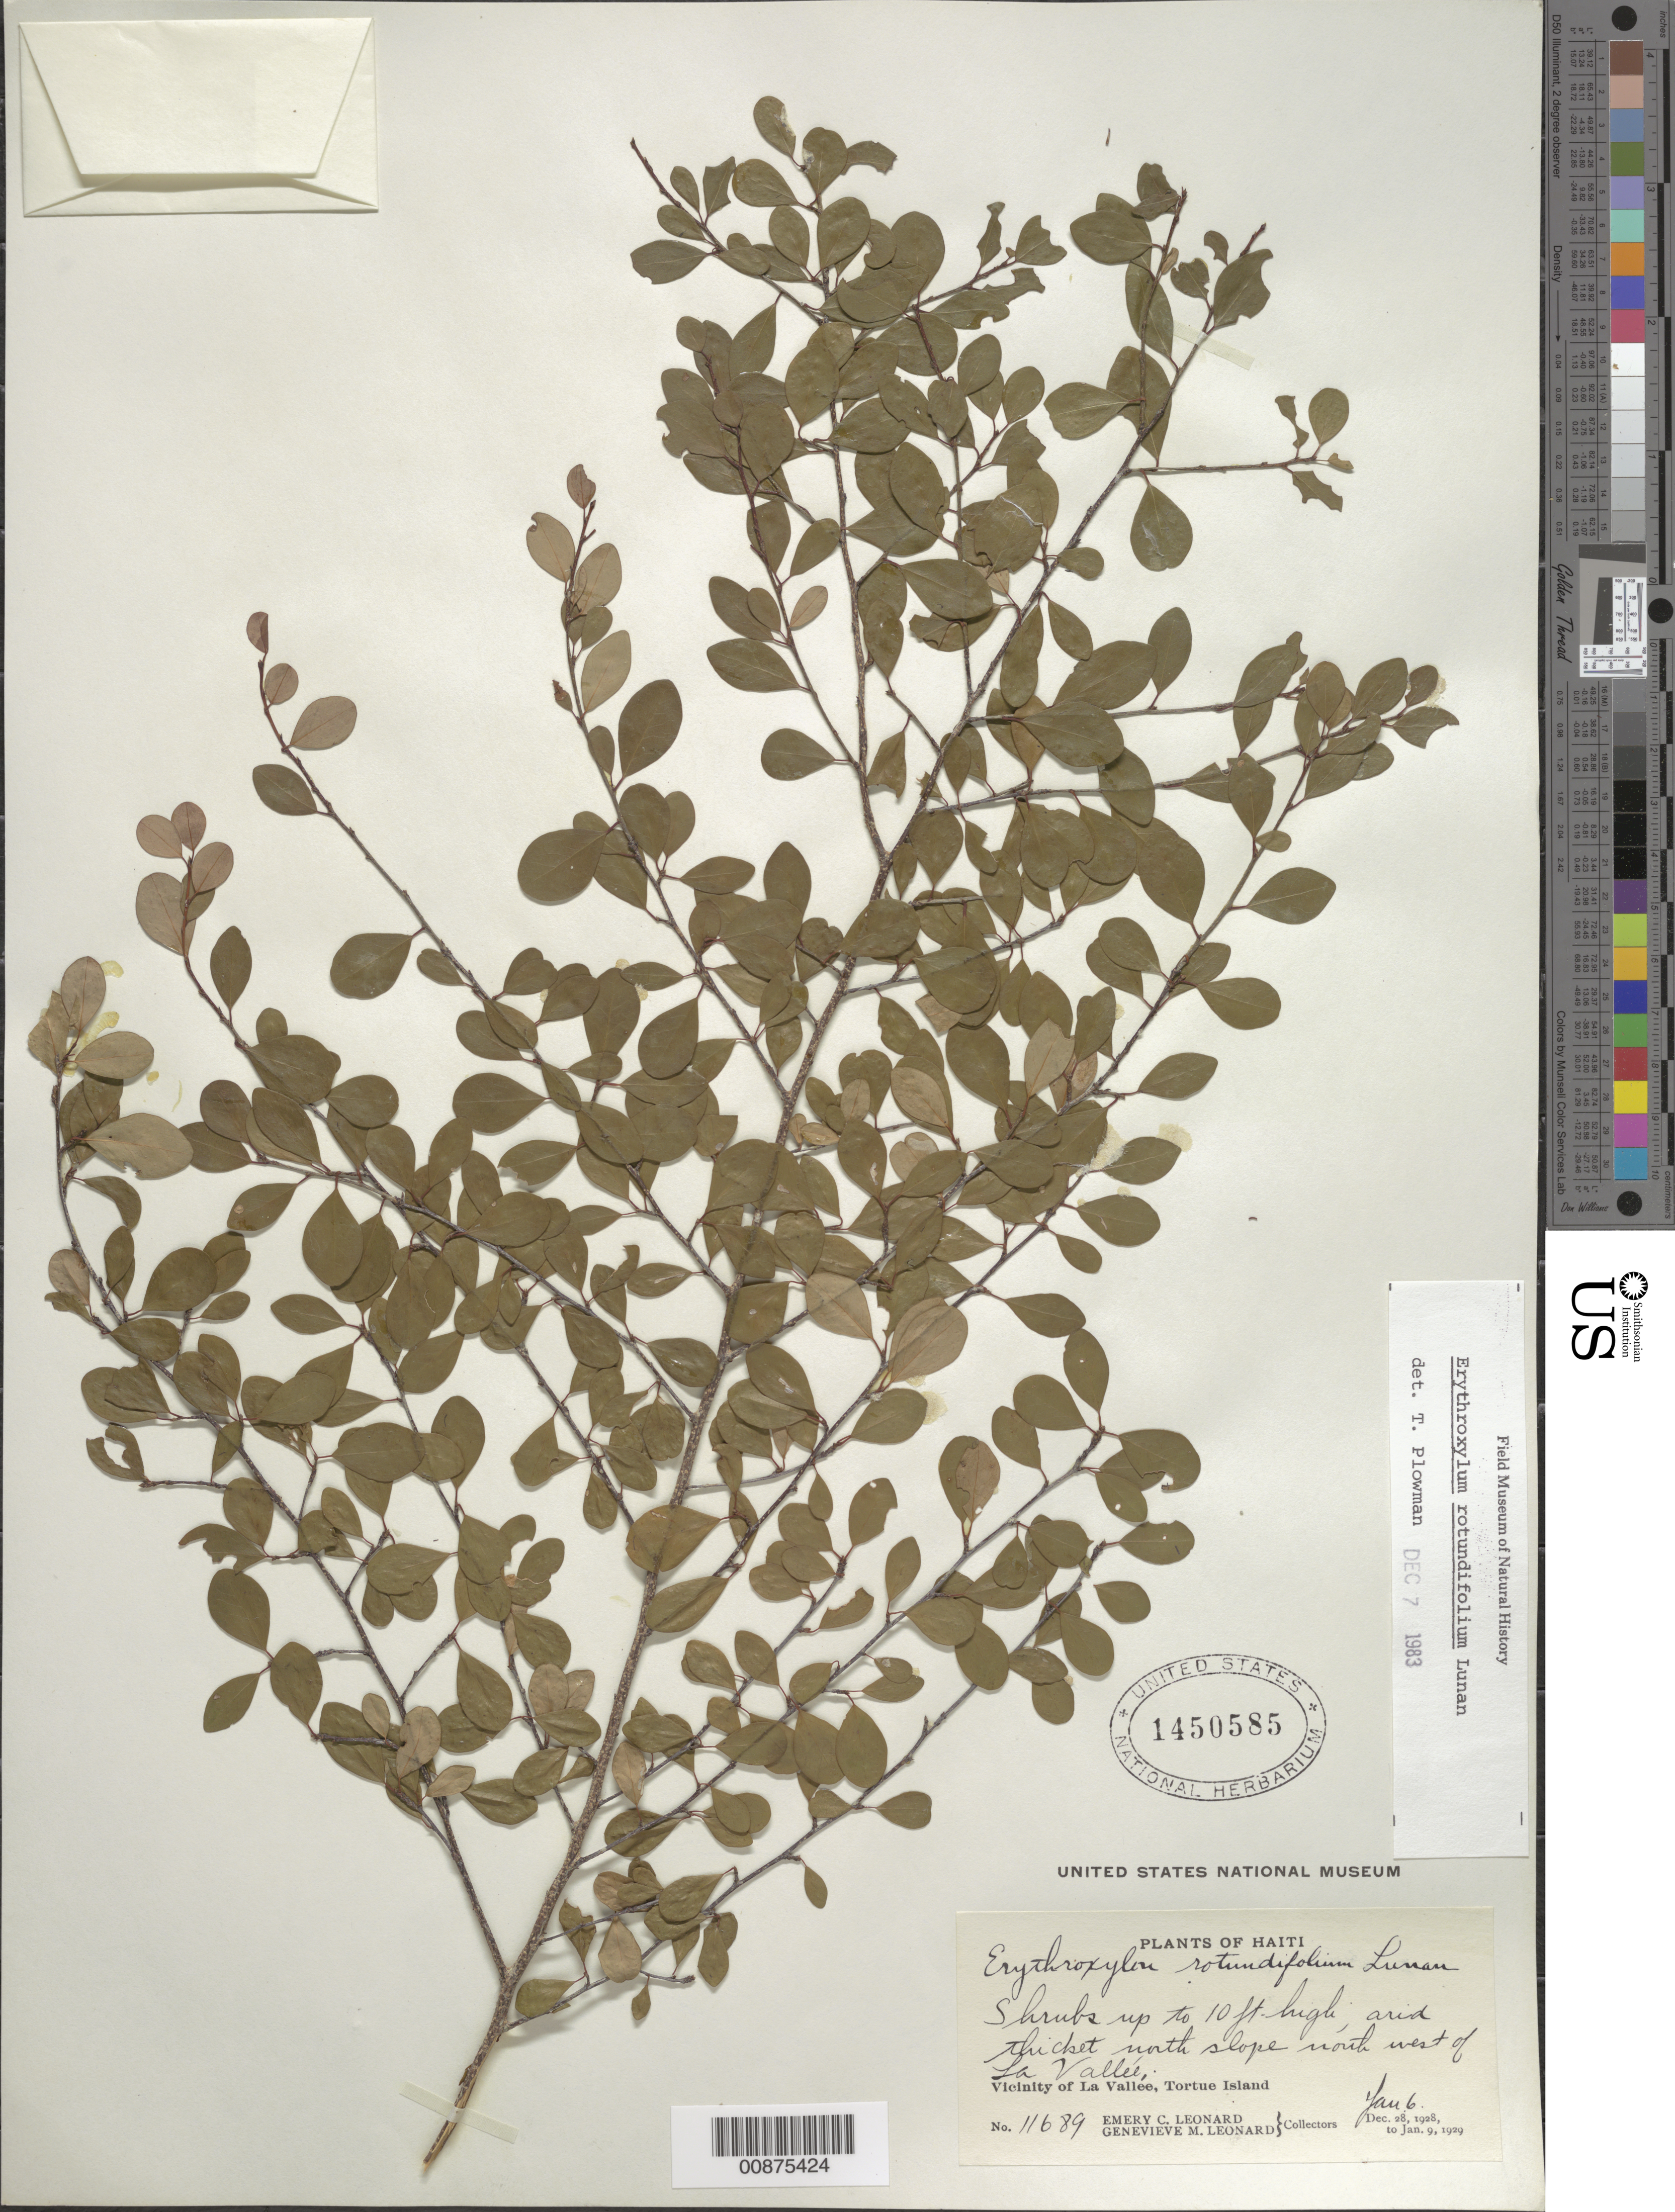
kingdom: Plantae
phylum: Tracheophyta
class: Magnoliopsida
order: Malpighiales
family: Erythroxylaceae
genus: Erythroxylum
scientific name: Erythroxylum rotundifolium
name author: Lunan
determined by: Plowman, Timothy C.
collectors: E. C. Leonard & G. M. Leonard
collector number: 11689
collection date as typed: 06 Jan 1929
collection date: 1929-01-06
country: Haiti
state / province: Nord-Óuest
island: Île de la Tortue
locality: Vicinity of La Vallée, Tortue Island. North slope north west of La Vallée.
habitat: Arid thicket.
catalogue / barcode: US 1450585